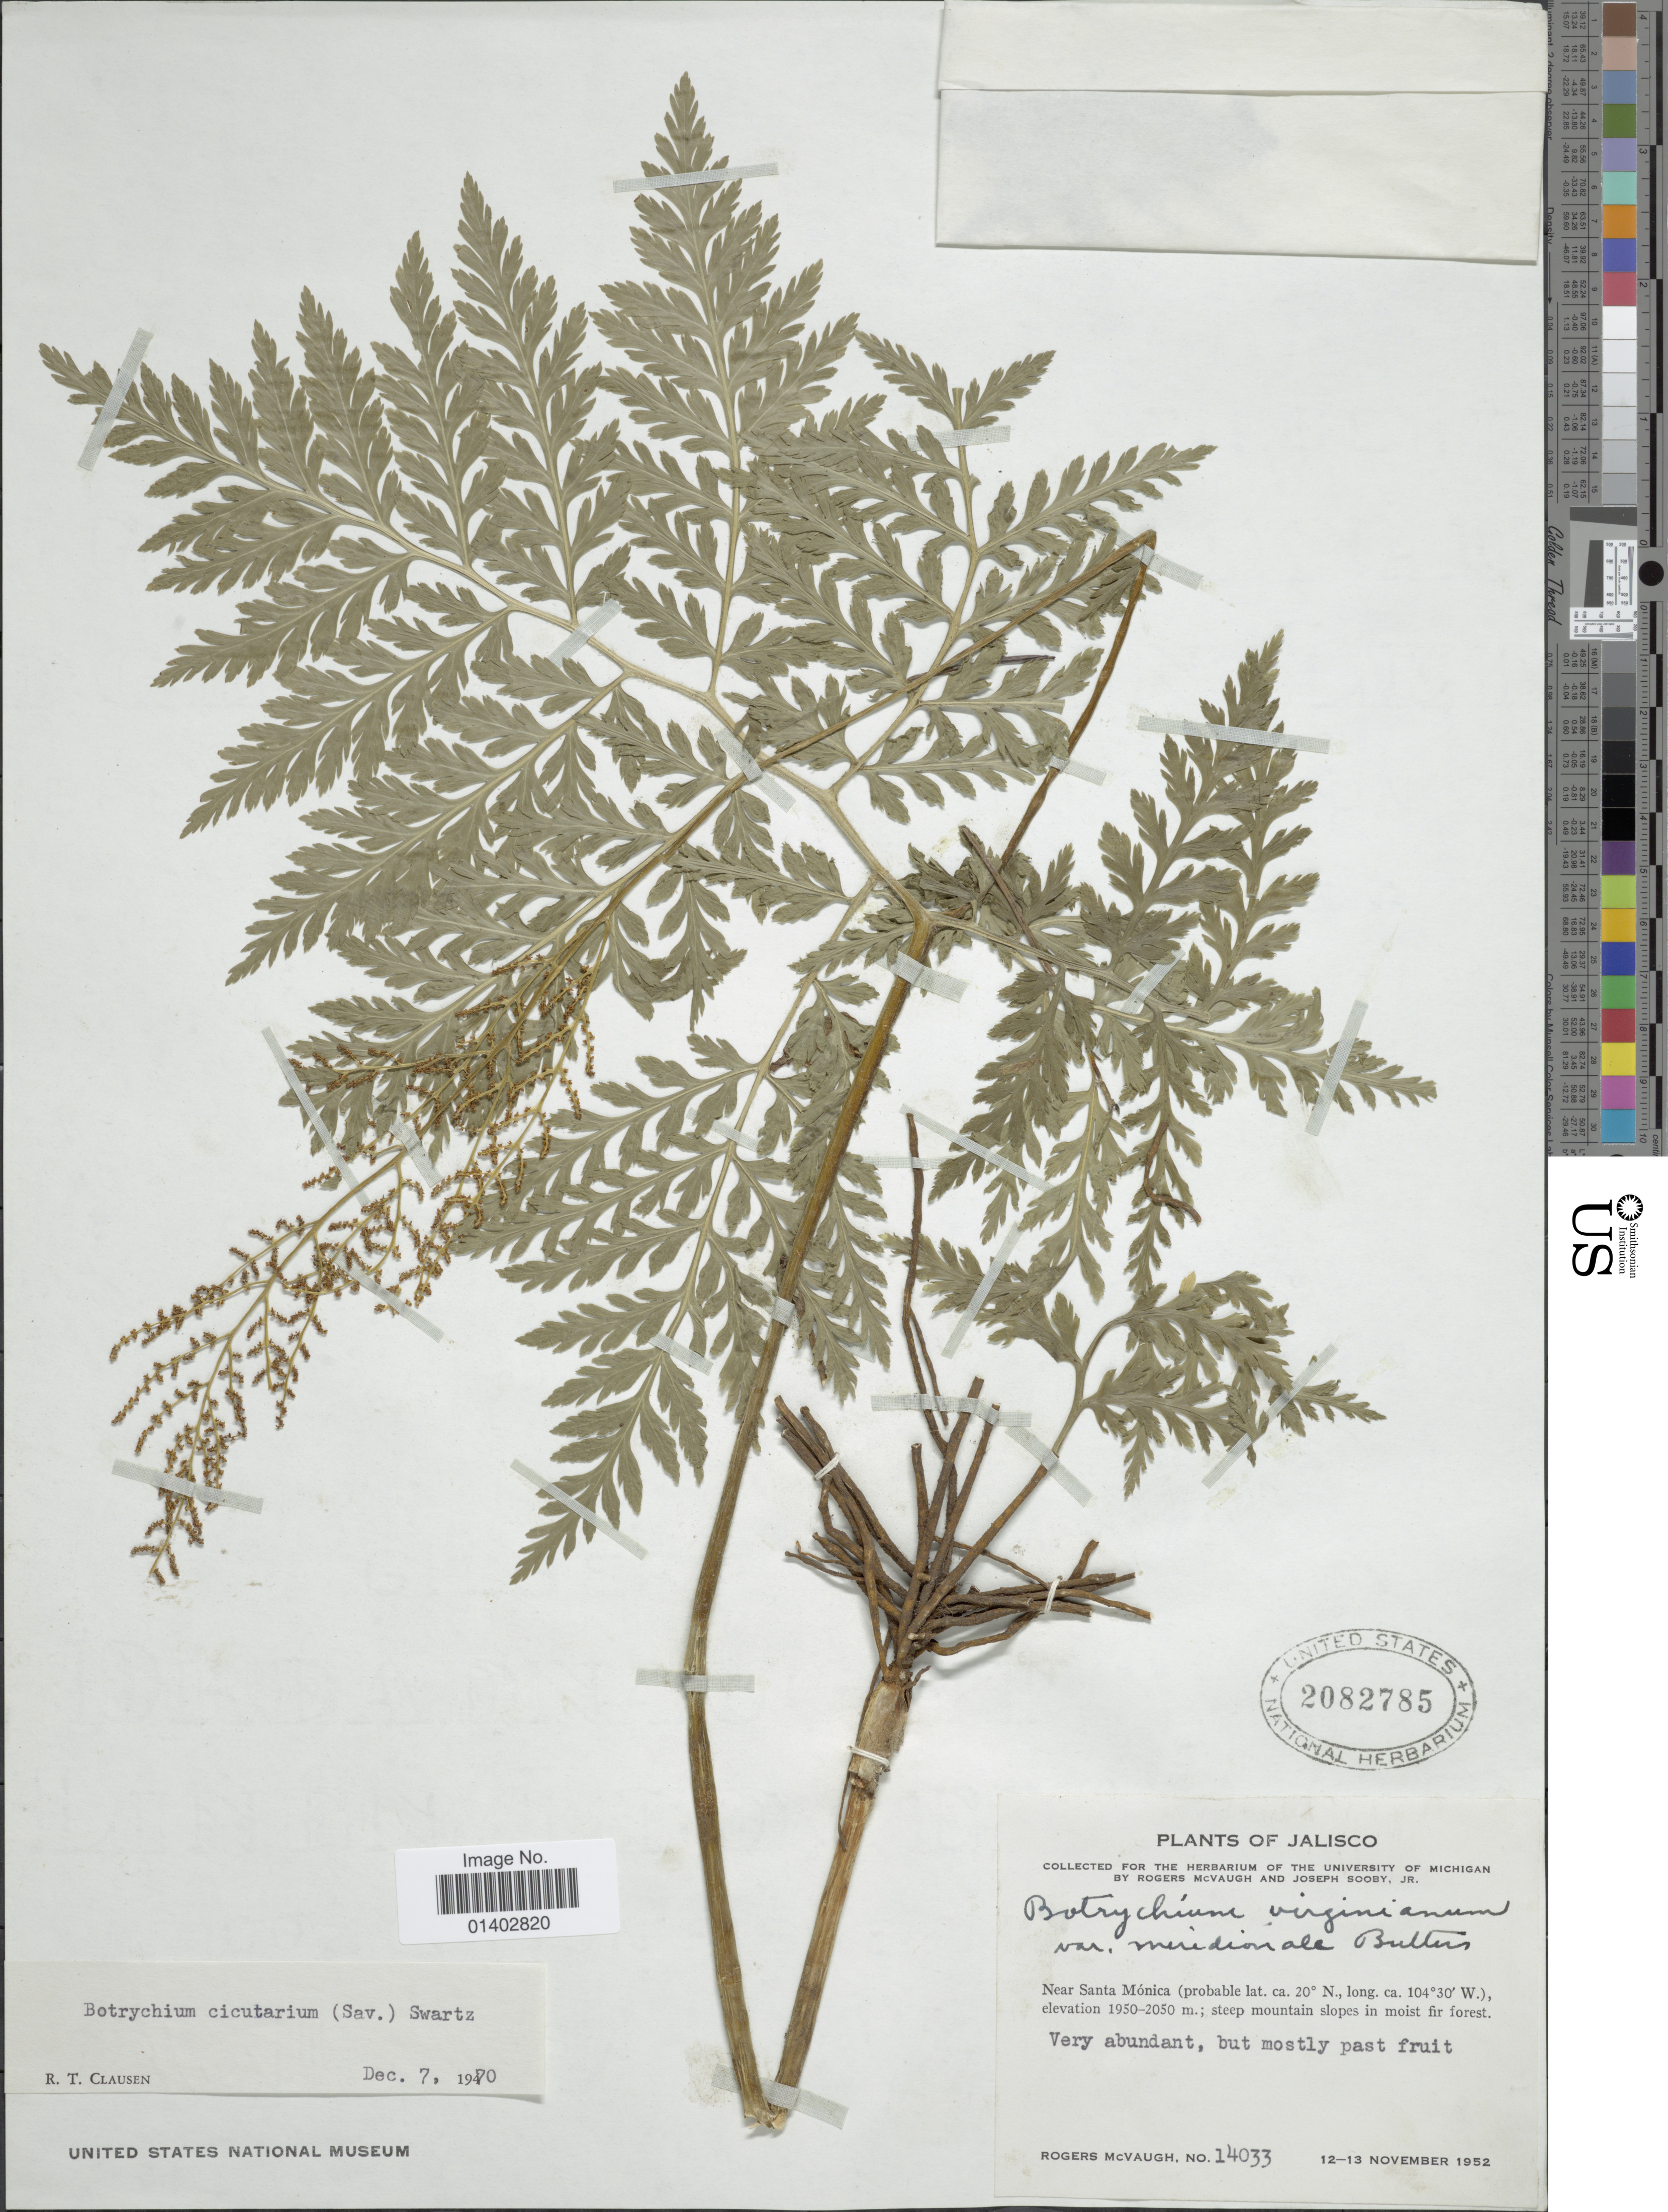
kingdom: Plantae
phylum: Tracheophyta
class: Polypodiopsida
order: Ophioglossales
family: Ophioglossaceae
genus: Botrychium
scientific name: Botrychium virginianum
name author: (L.) Sw.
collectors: R. McVaugh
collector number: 14033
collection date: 1952-11-12/1952-11-13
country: Mexico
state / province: Jalisco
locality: Near Santa Mónica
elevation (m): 1950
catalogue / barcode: US 2082785